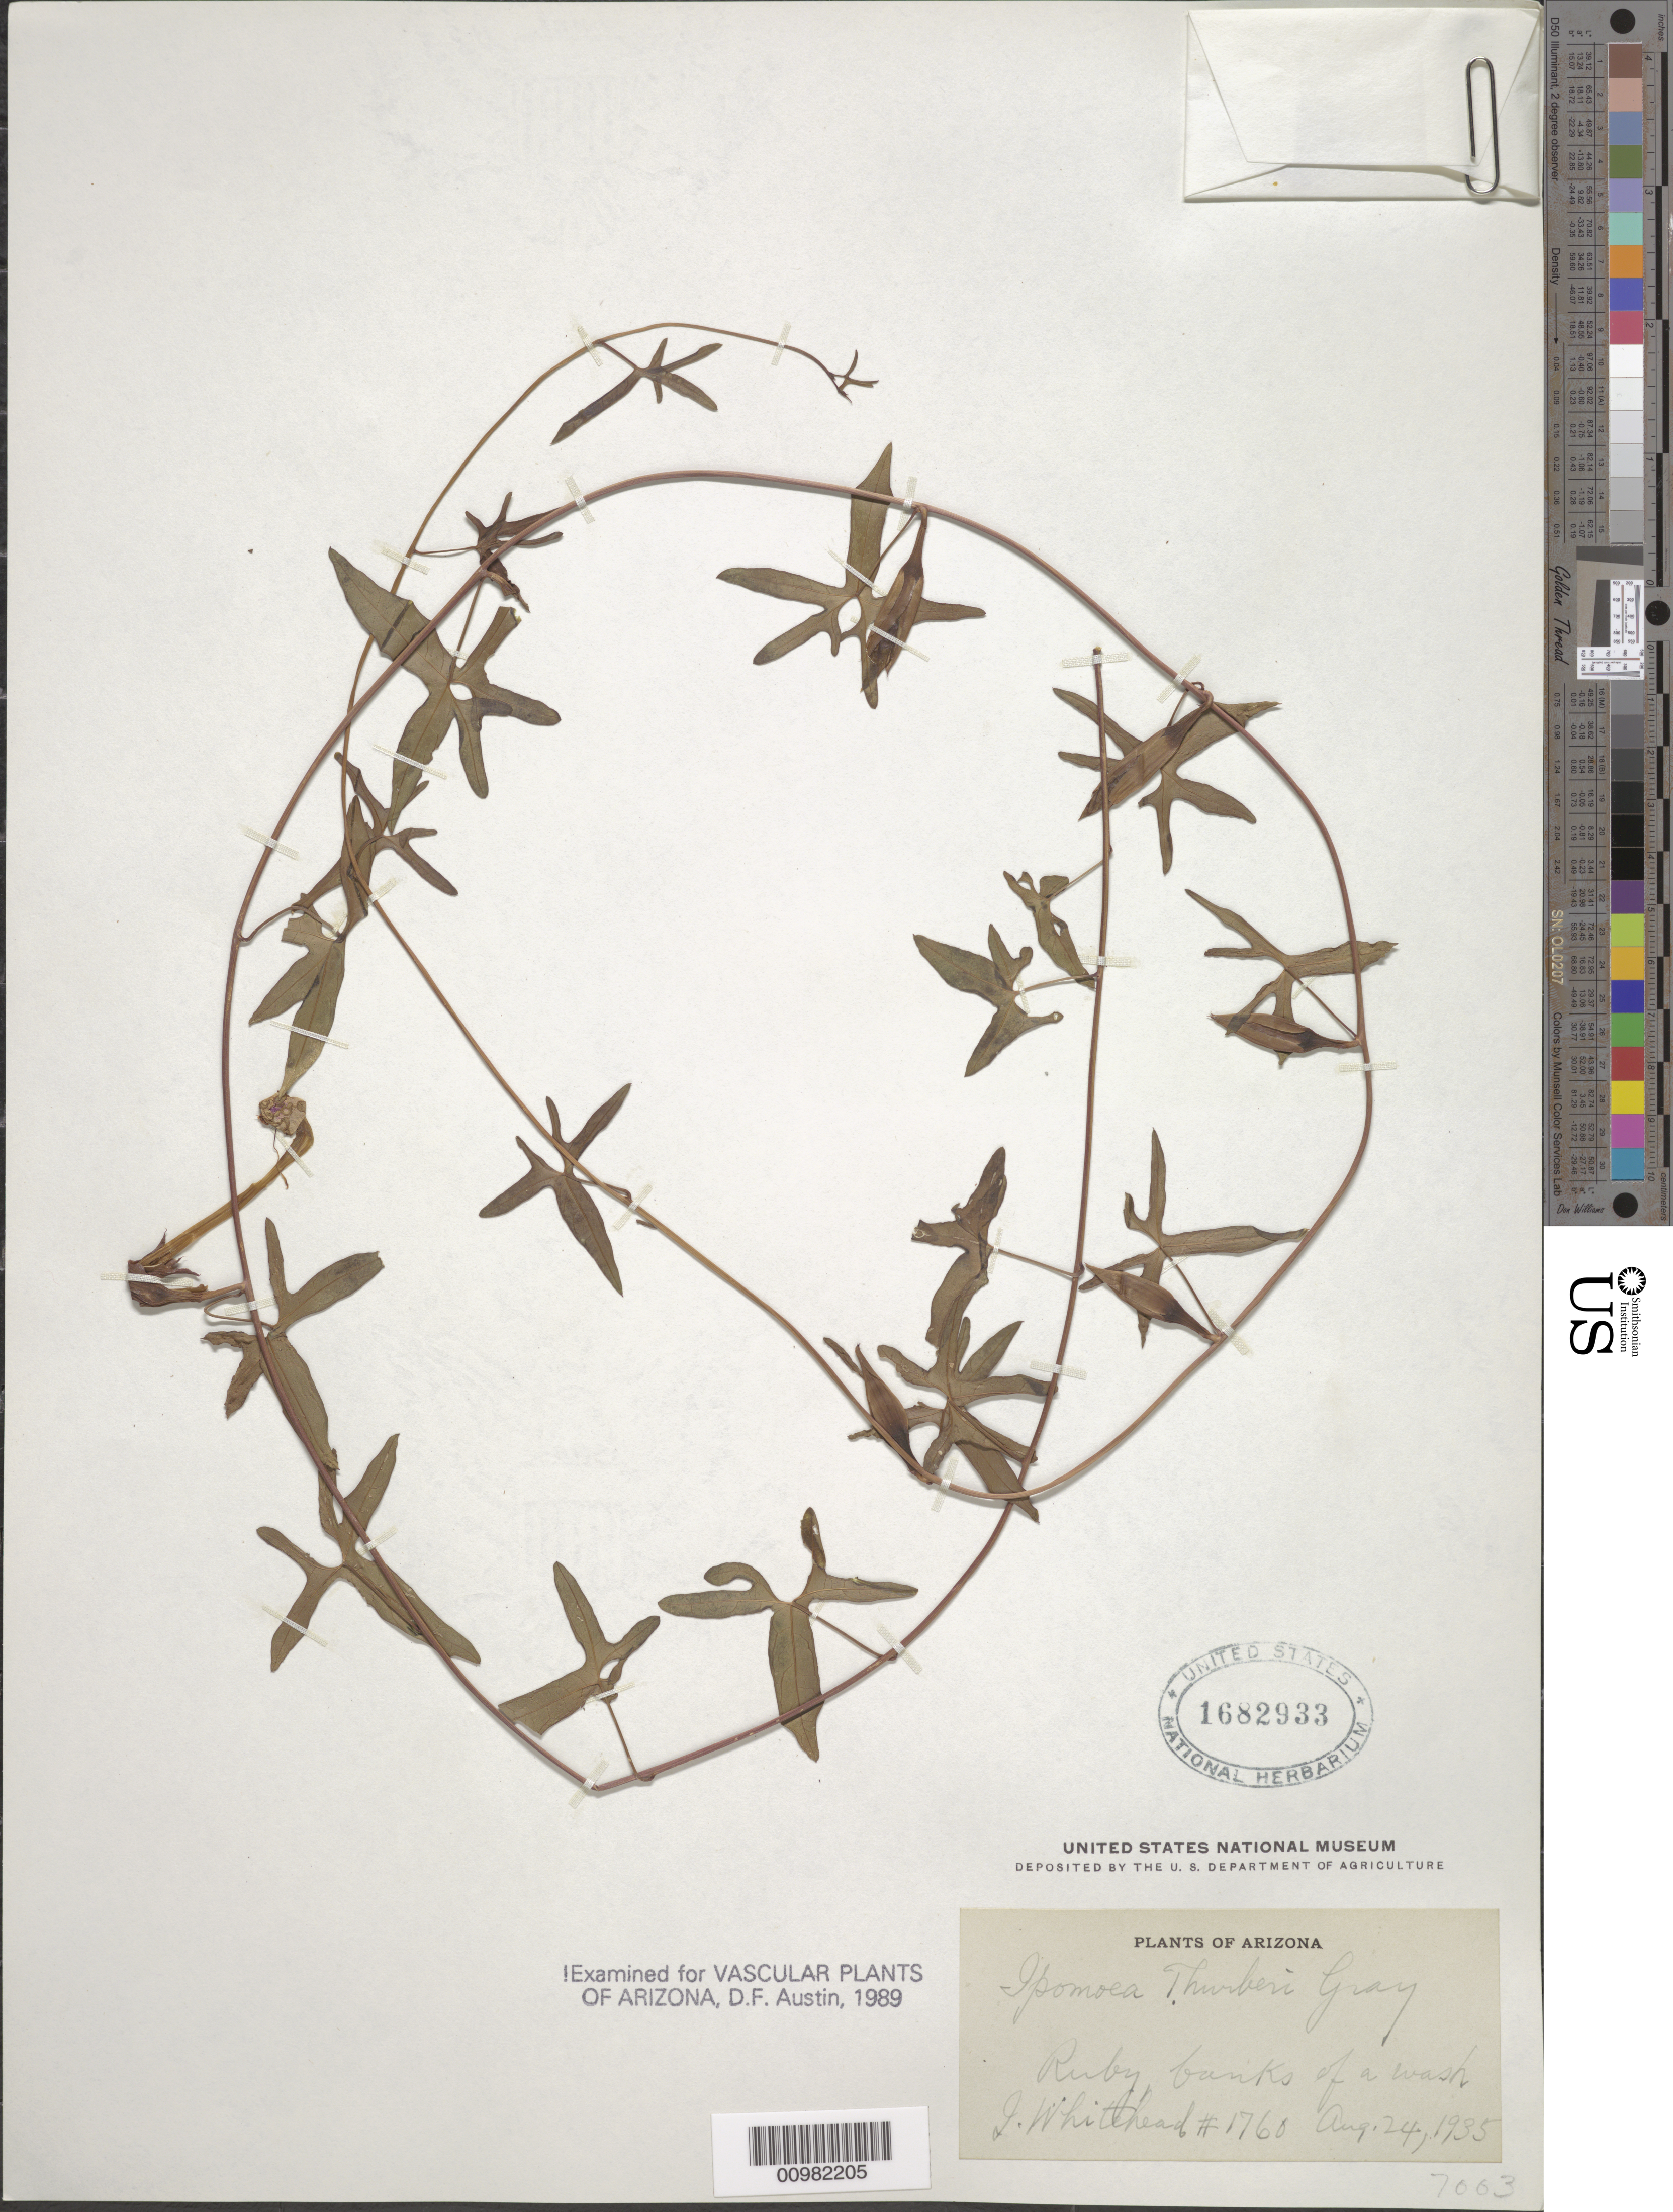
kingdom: Plantae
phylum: Tracheophyta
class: Magnoliopsida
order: Solanales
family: Convolvulaceae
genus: Ipomoea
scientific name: Ipomoea thurberi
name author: A. Gray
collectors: J. Whitehead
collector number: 1768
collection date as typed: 24 Aug 1935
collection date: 1935-08-24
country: United States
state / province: Arizona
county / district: Santa Cruz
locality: Ruby, banks of a wash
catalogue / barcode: US 1682933